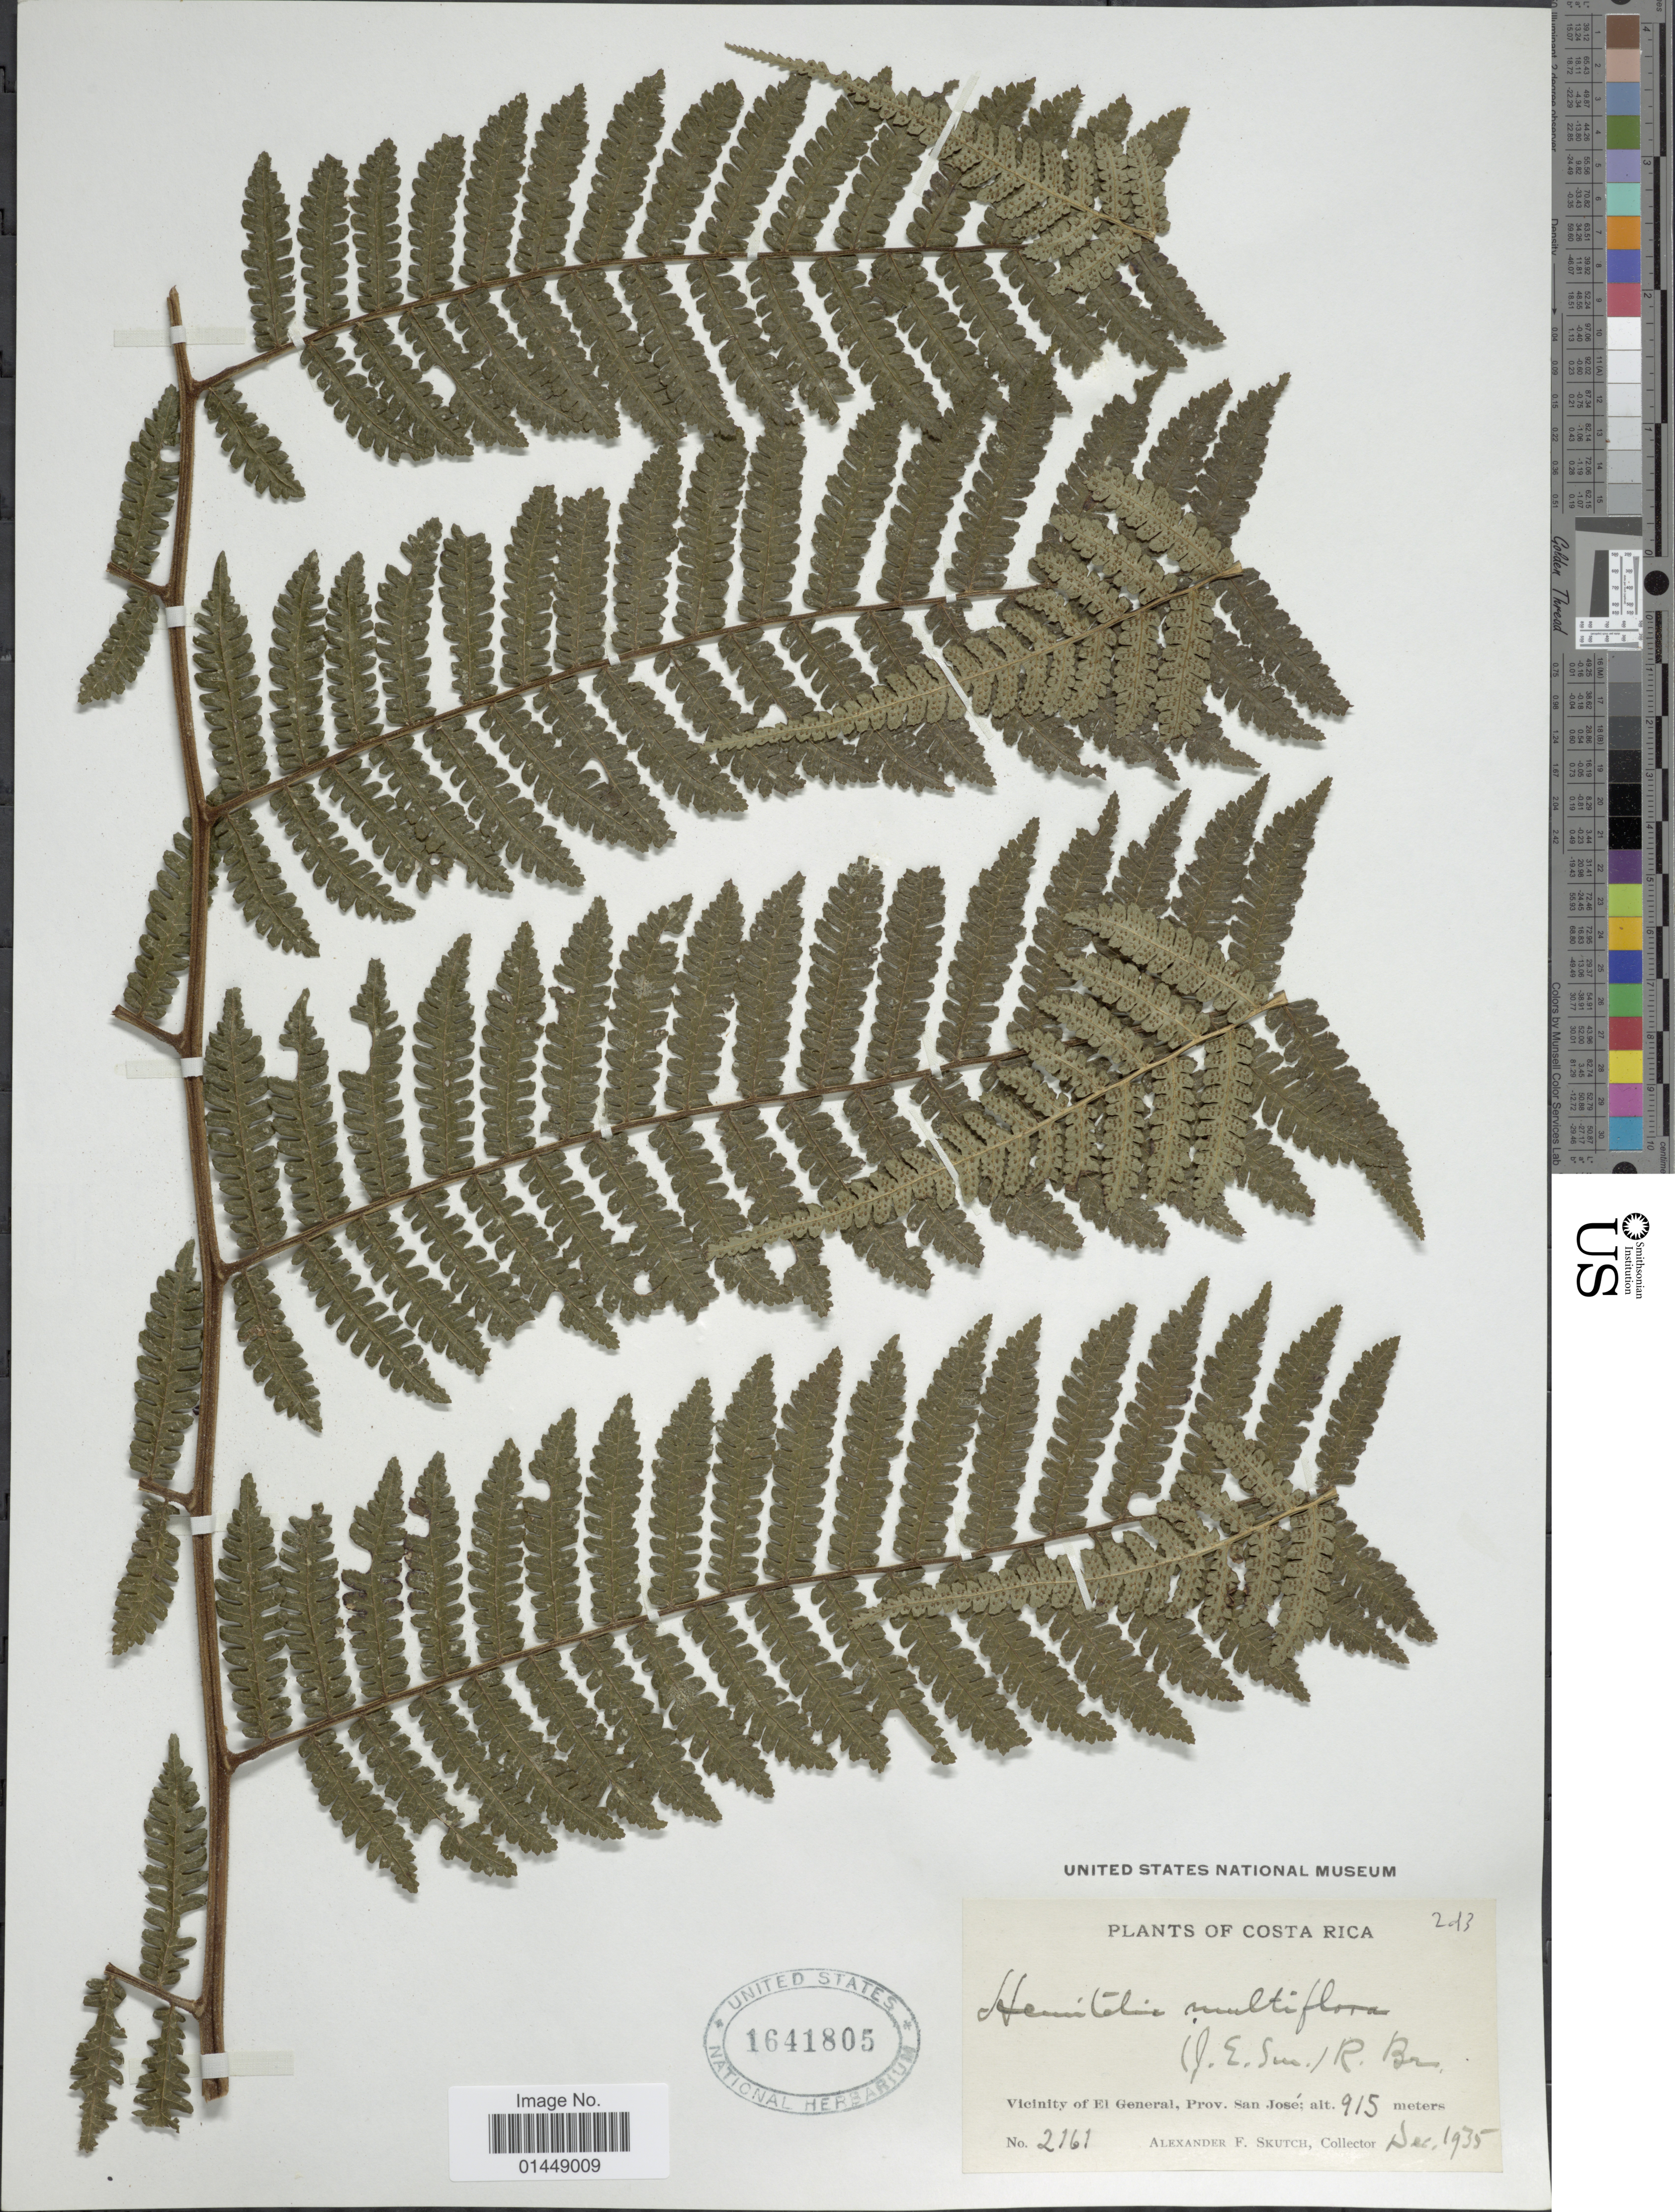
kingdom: Plantae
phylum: Tracheophyta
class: Polypodiopsida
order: Cyatheales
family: Cyatheaceae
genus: Cyathea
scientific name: Cyathea multiflora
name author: Sm.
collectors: A. F. Skutch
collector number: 2161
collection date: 1935-12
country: Costa Rica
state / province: San José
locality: Vicinity of El General, Prov. San José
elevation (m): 915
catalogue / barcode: US 1641805